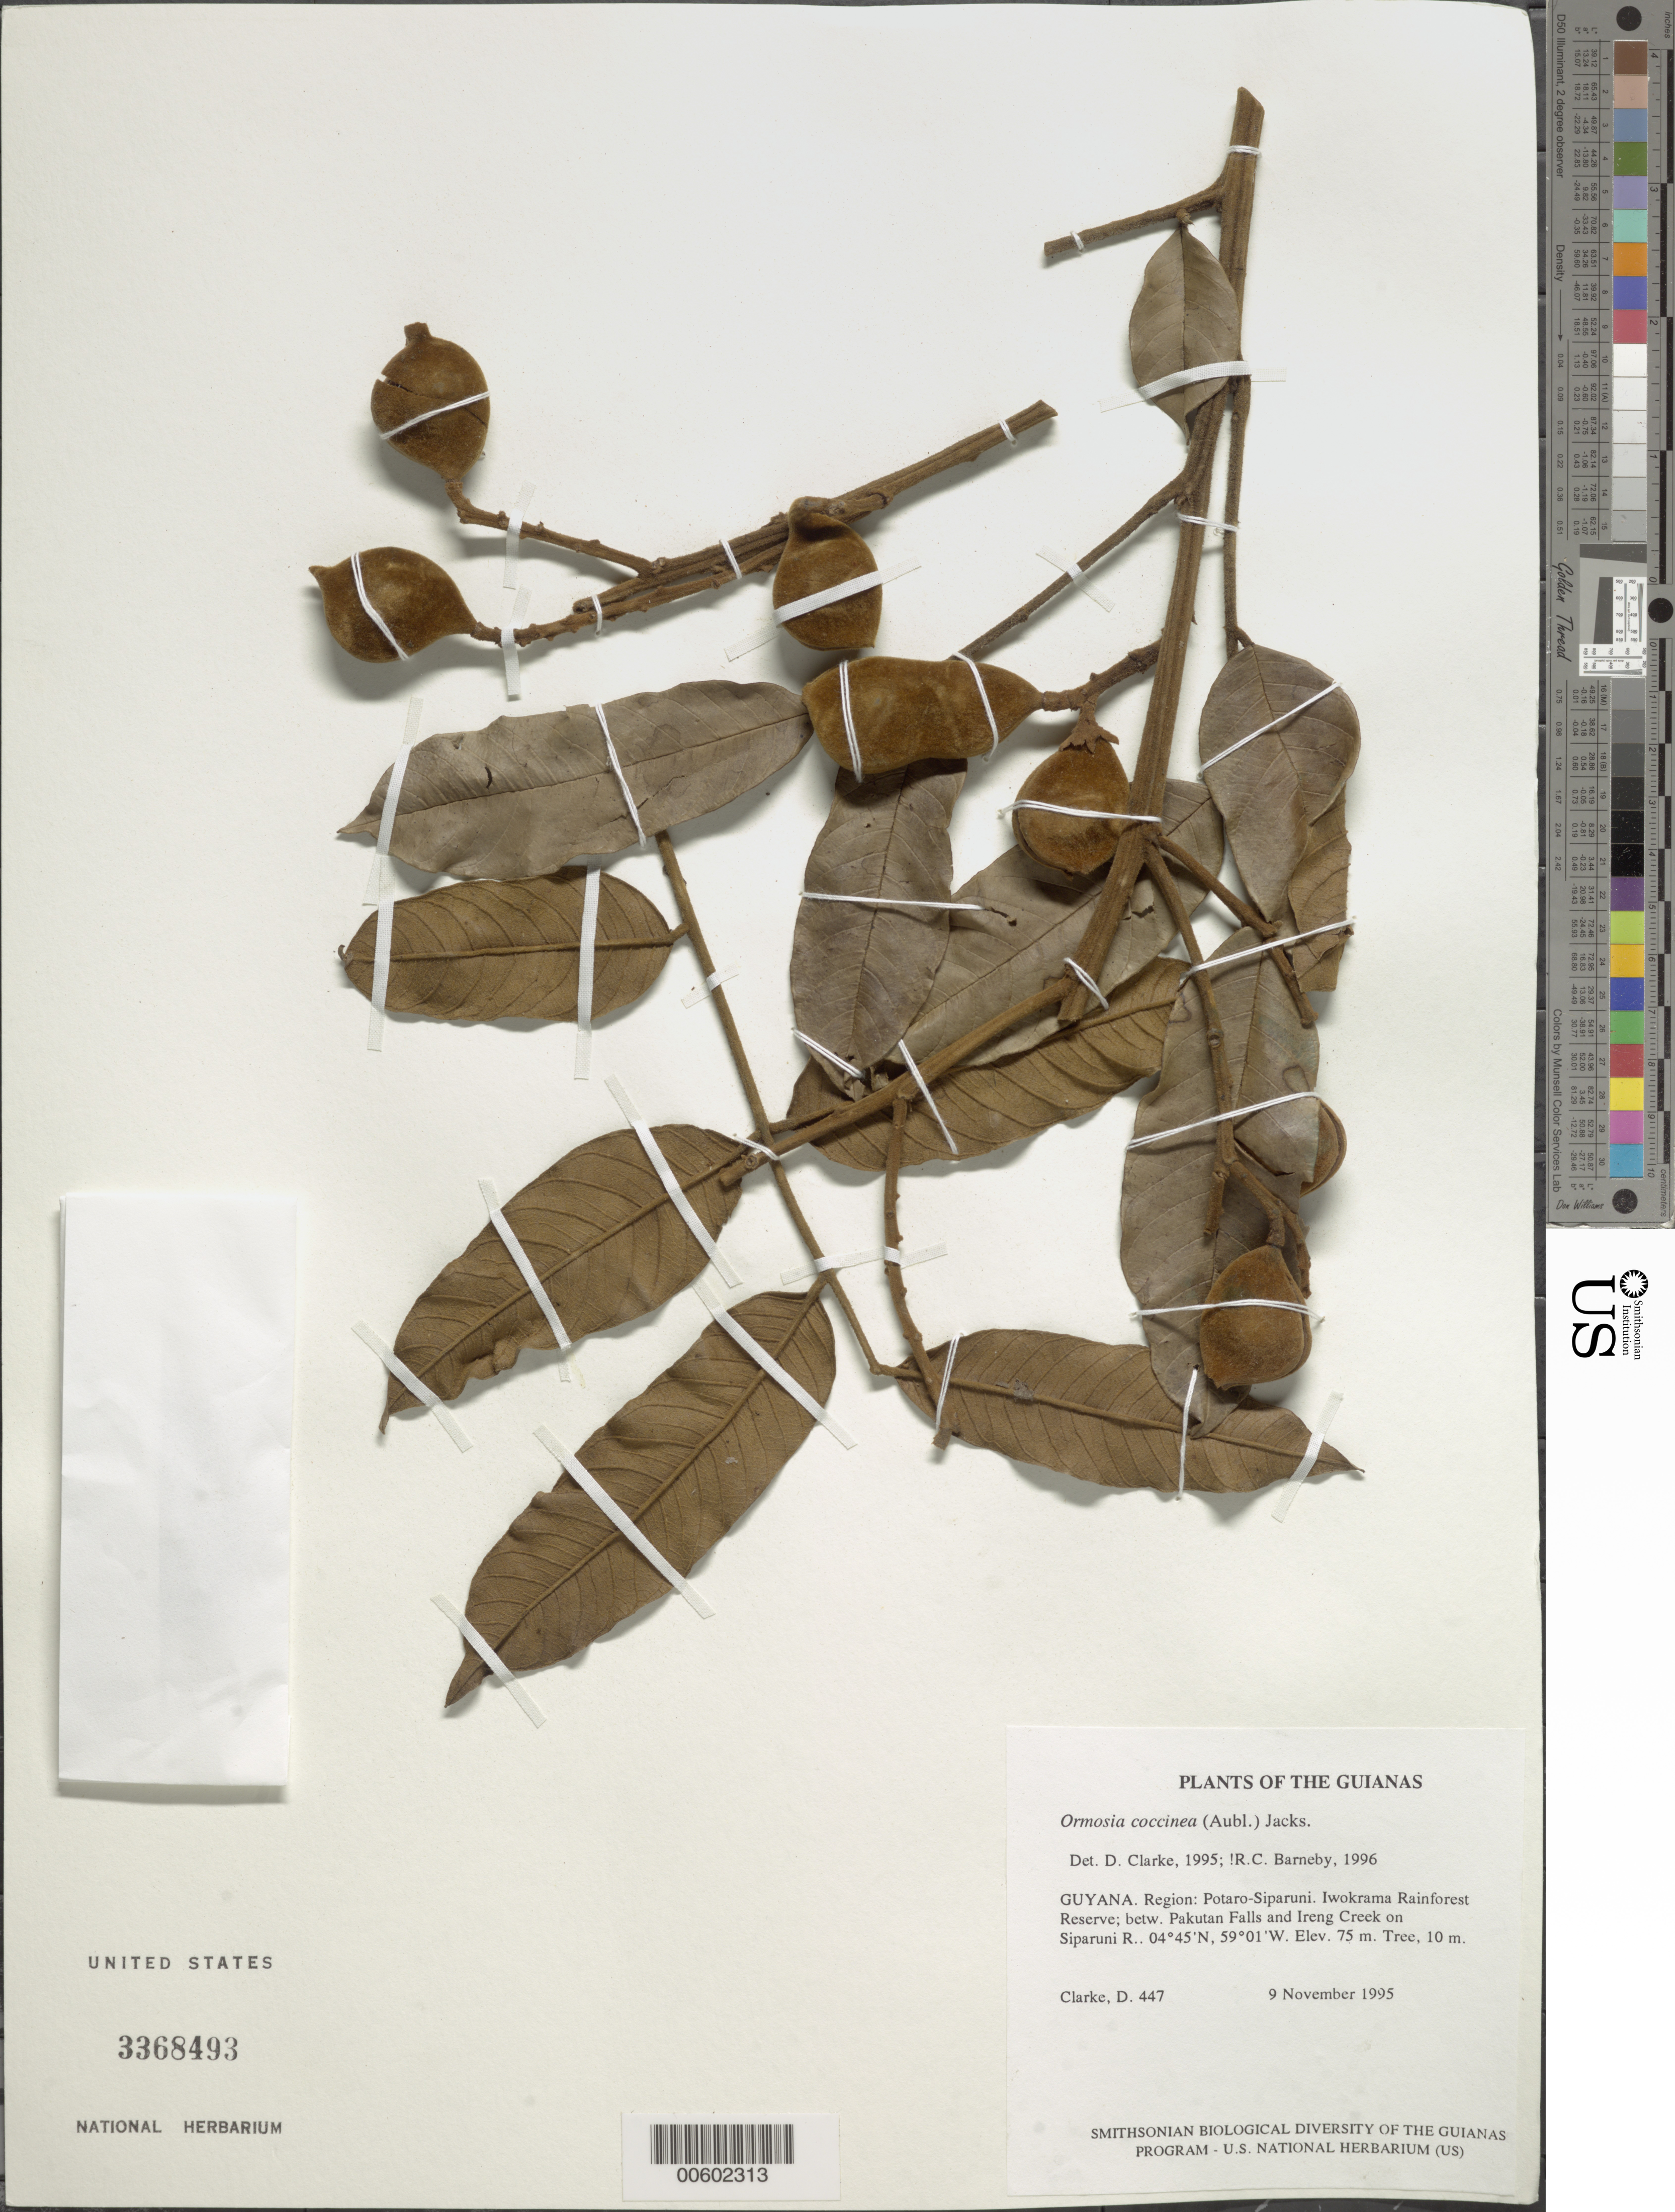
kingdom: Plantae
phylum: Tracheophyta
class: Magnoliopsida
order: Fabales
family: Fabaceae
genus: Ormosia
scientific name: Ormosia coccinea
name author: (Aubl.) Jacks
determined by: Barneby, Rupert C., (NY)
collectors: H. D. Clarke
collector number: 447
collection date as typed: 9 November 1995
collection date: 1995-11-09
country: Guyana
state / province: Potaro-Siparuni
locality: Iwokrama Rainforest Reserve; betw. Pakutau Falls and Ireng Creek on Siparuni R.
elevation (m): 75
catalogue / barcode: US 3368493